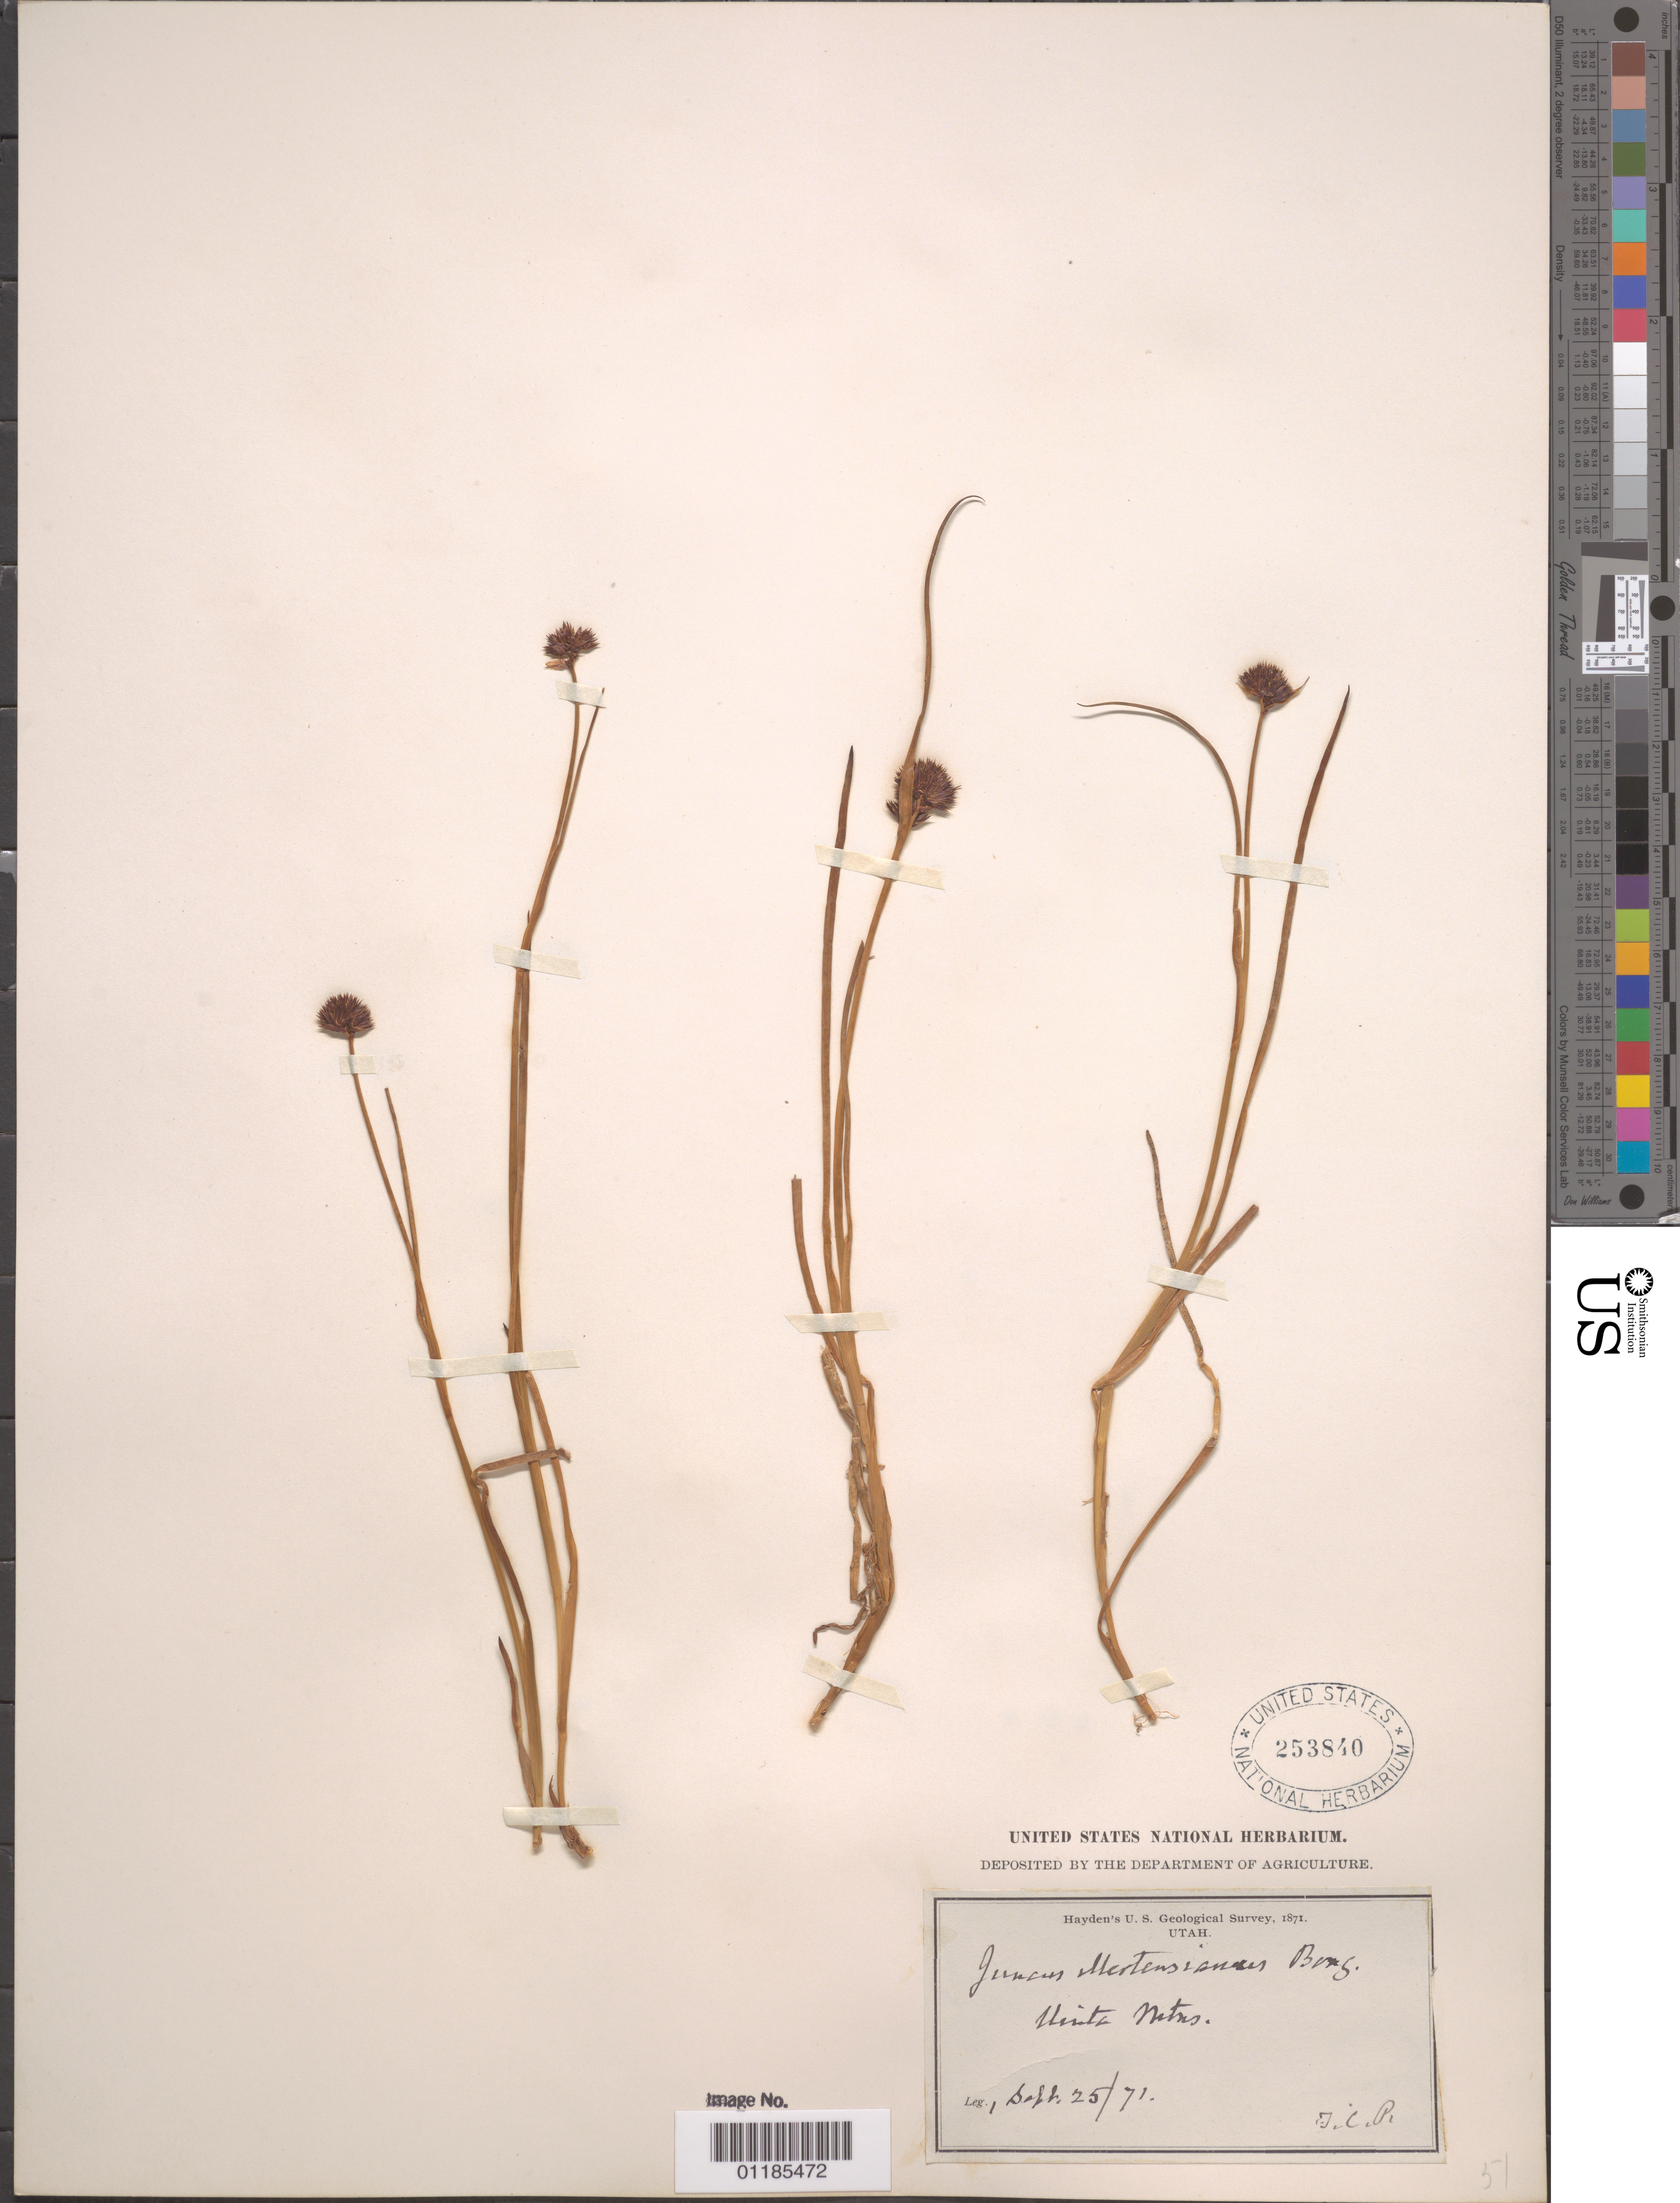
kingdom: Plantae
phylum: Tracheophyta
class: Liliopsida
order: Poales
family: Juncaceae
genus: Juncus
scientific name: Juncus mertensianus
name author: Bong.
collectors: T. C. Porter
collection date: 1871-09-25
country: United States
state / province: Utah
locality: Uinta Mts.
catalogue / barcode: US 253840